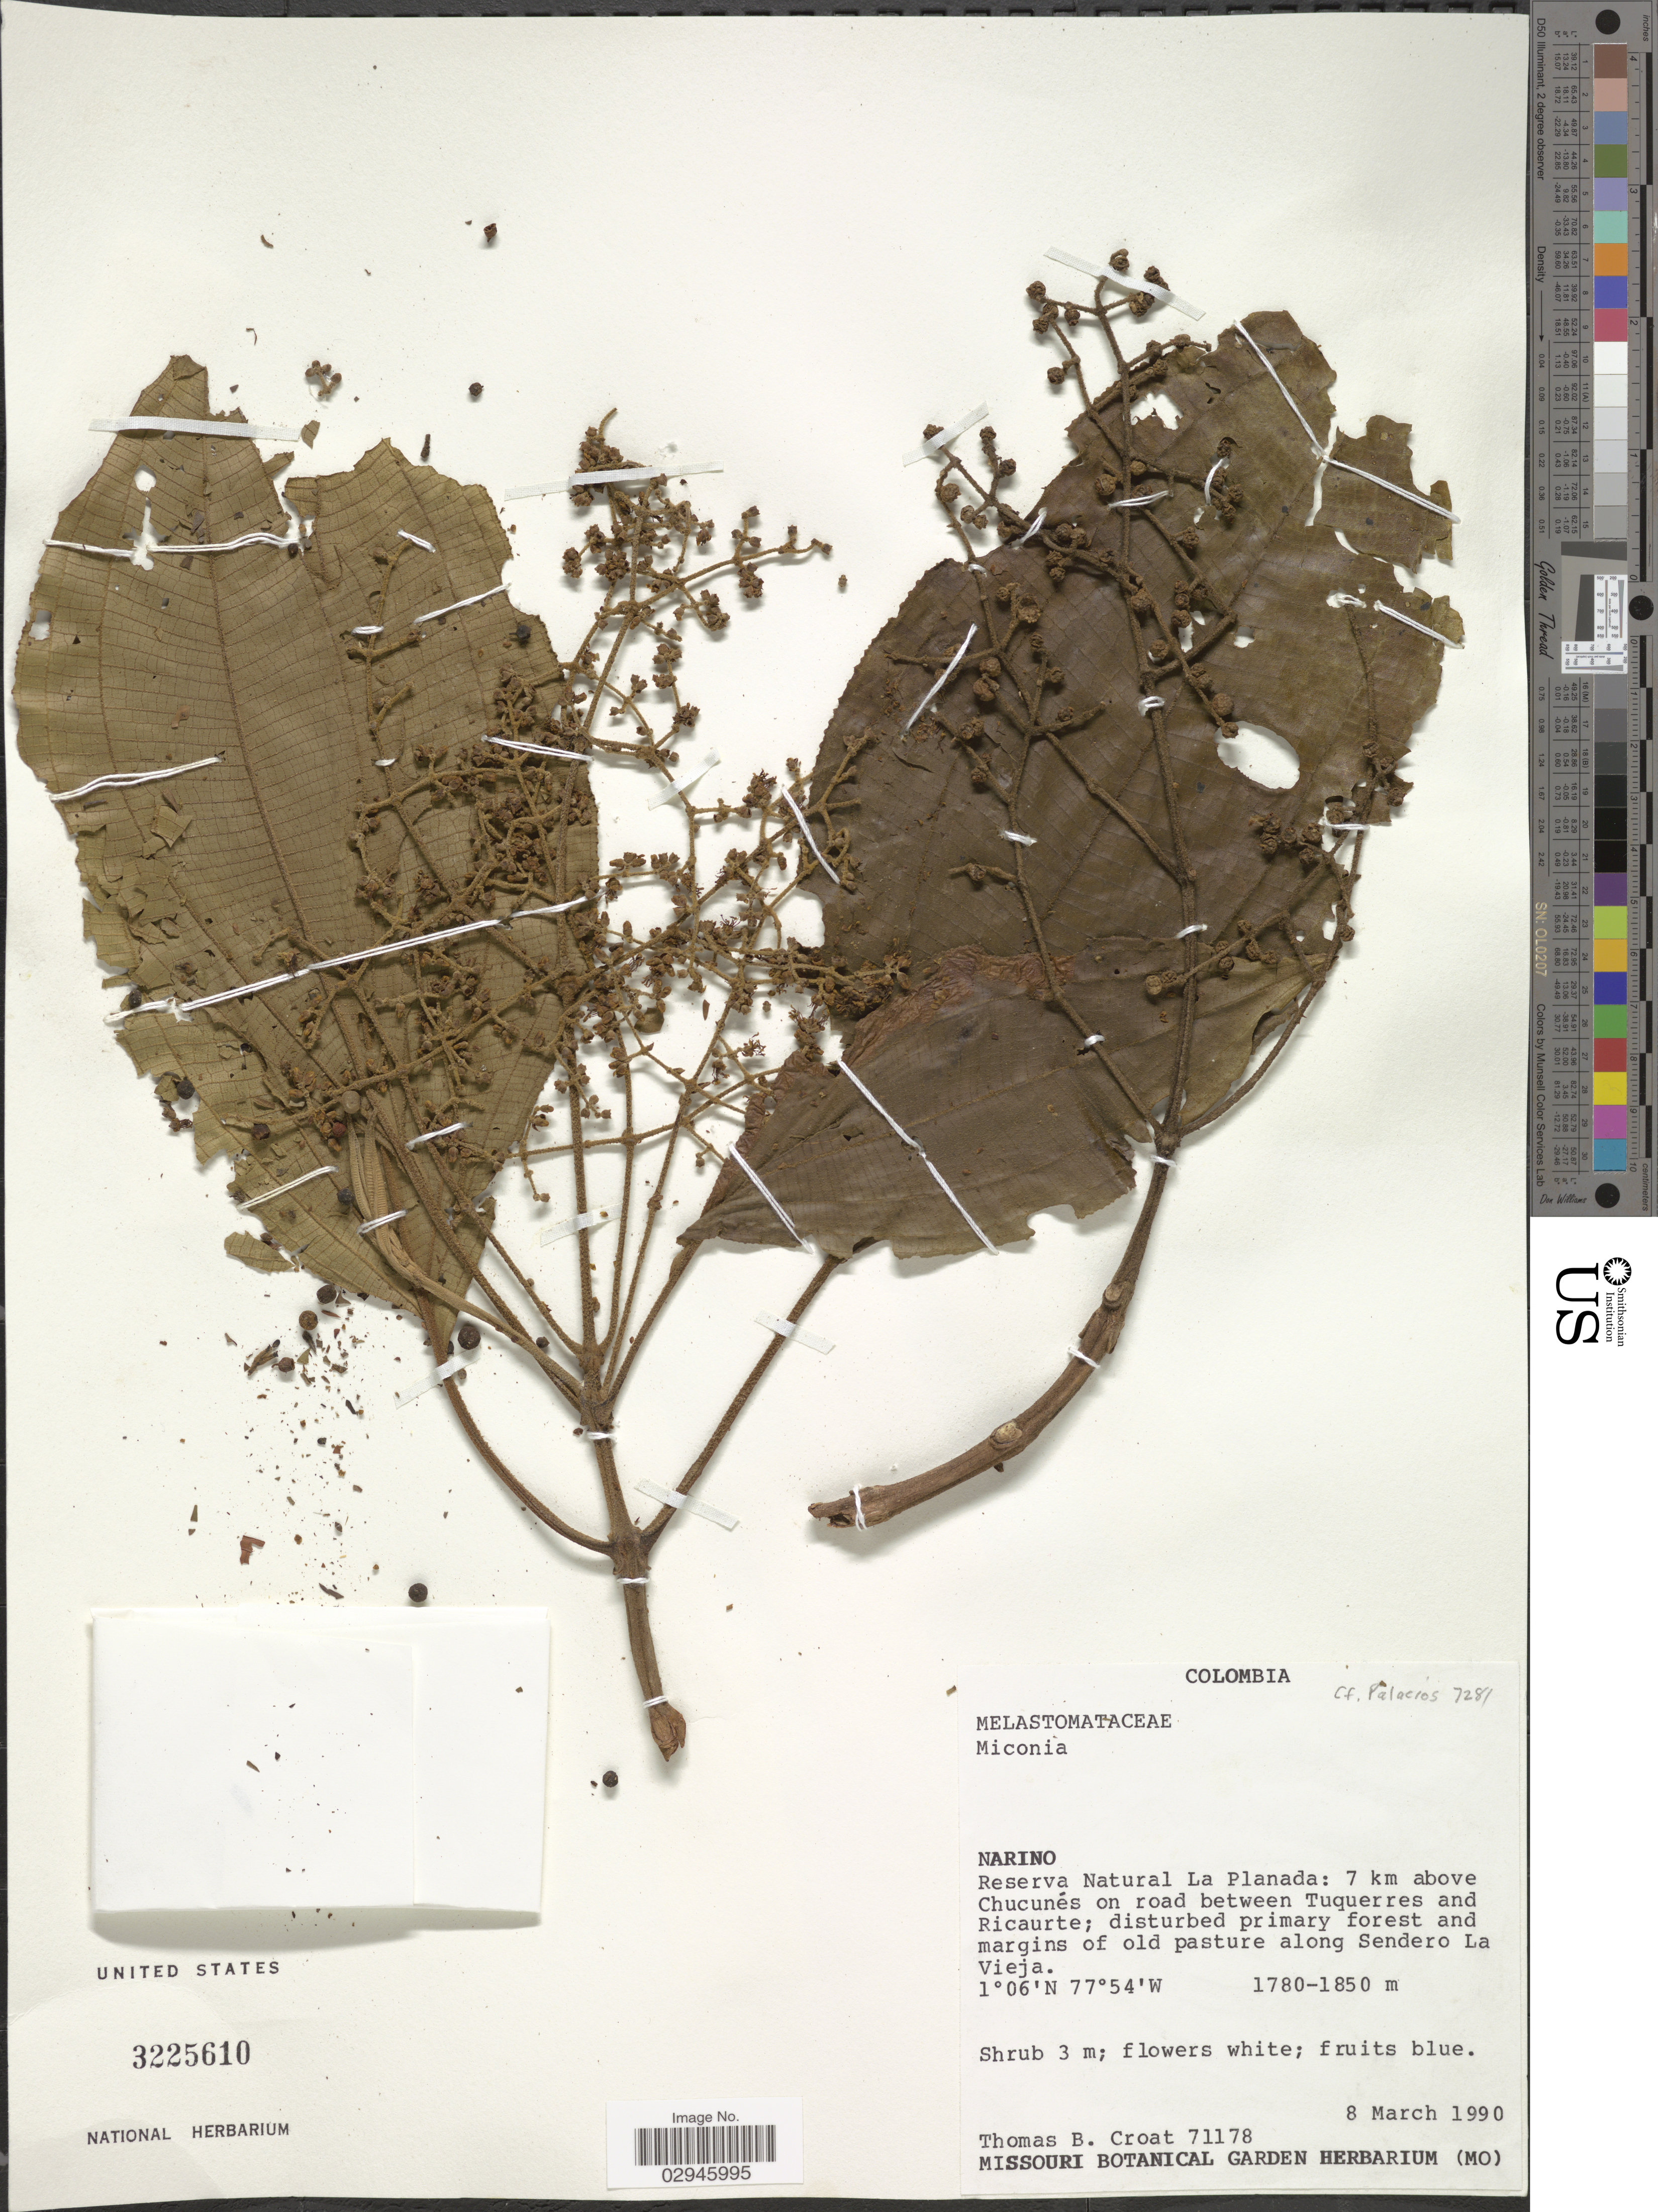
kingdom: Plantae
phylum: Tracheophyta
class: Magnoliopsida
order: Myrtales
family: Melastomataceae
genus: Miconia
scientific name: Miconia sp.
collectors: T. B. Croat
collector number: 71178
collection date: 1990-03-08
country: Colombia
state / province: Nariño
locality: Reserva Natural La Planada: 7 km above Chucunés on road between Tuquerres and Ricaurte; along Sendero La Vieja.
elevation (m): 1780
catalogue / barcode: US 3225610